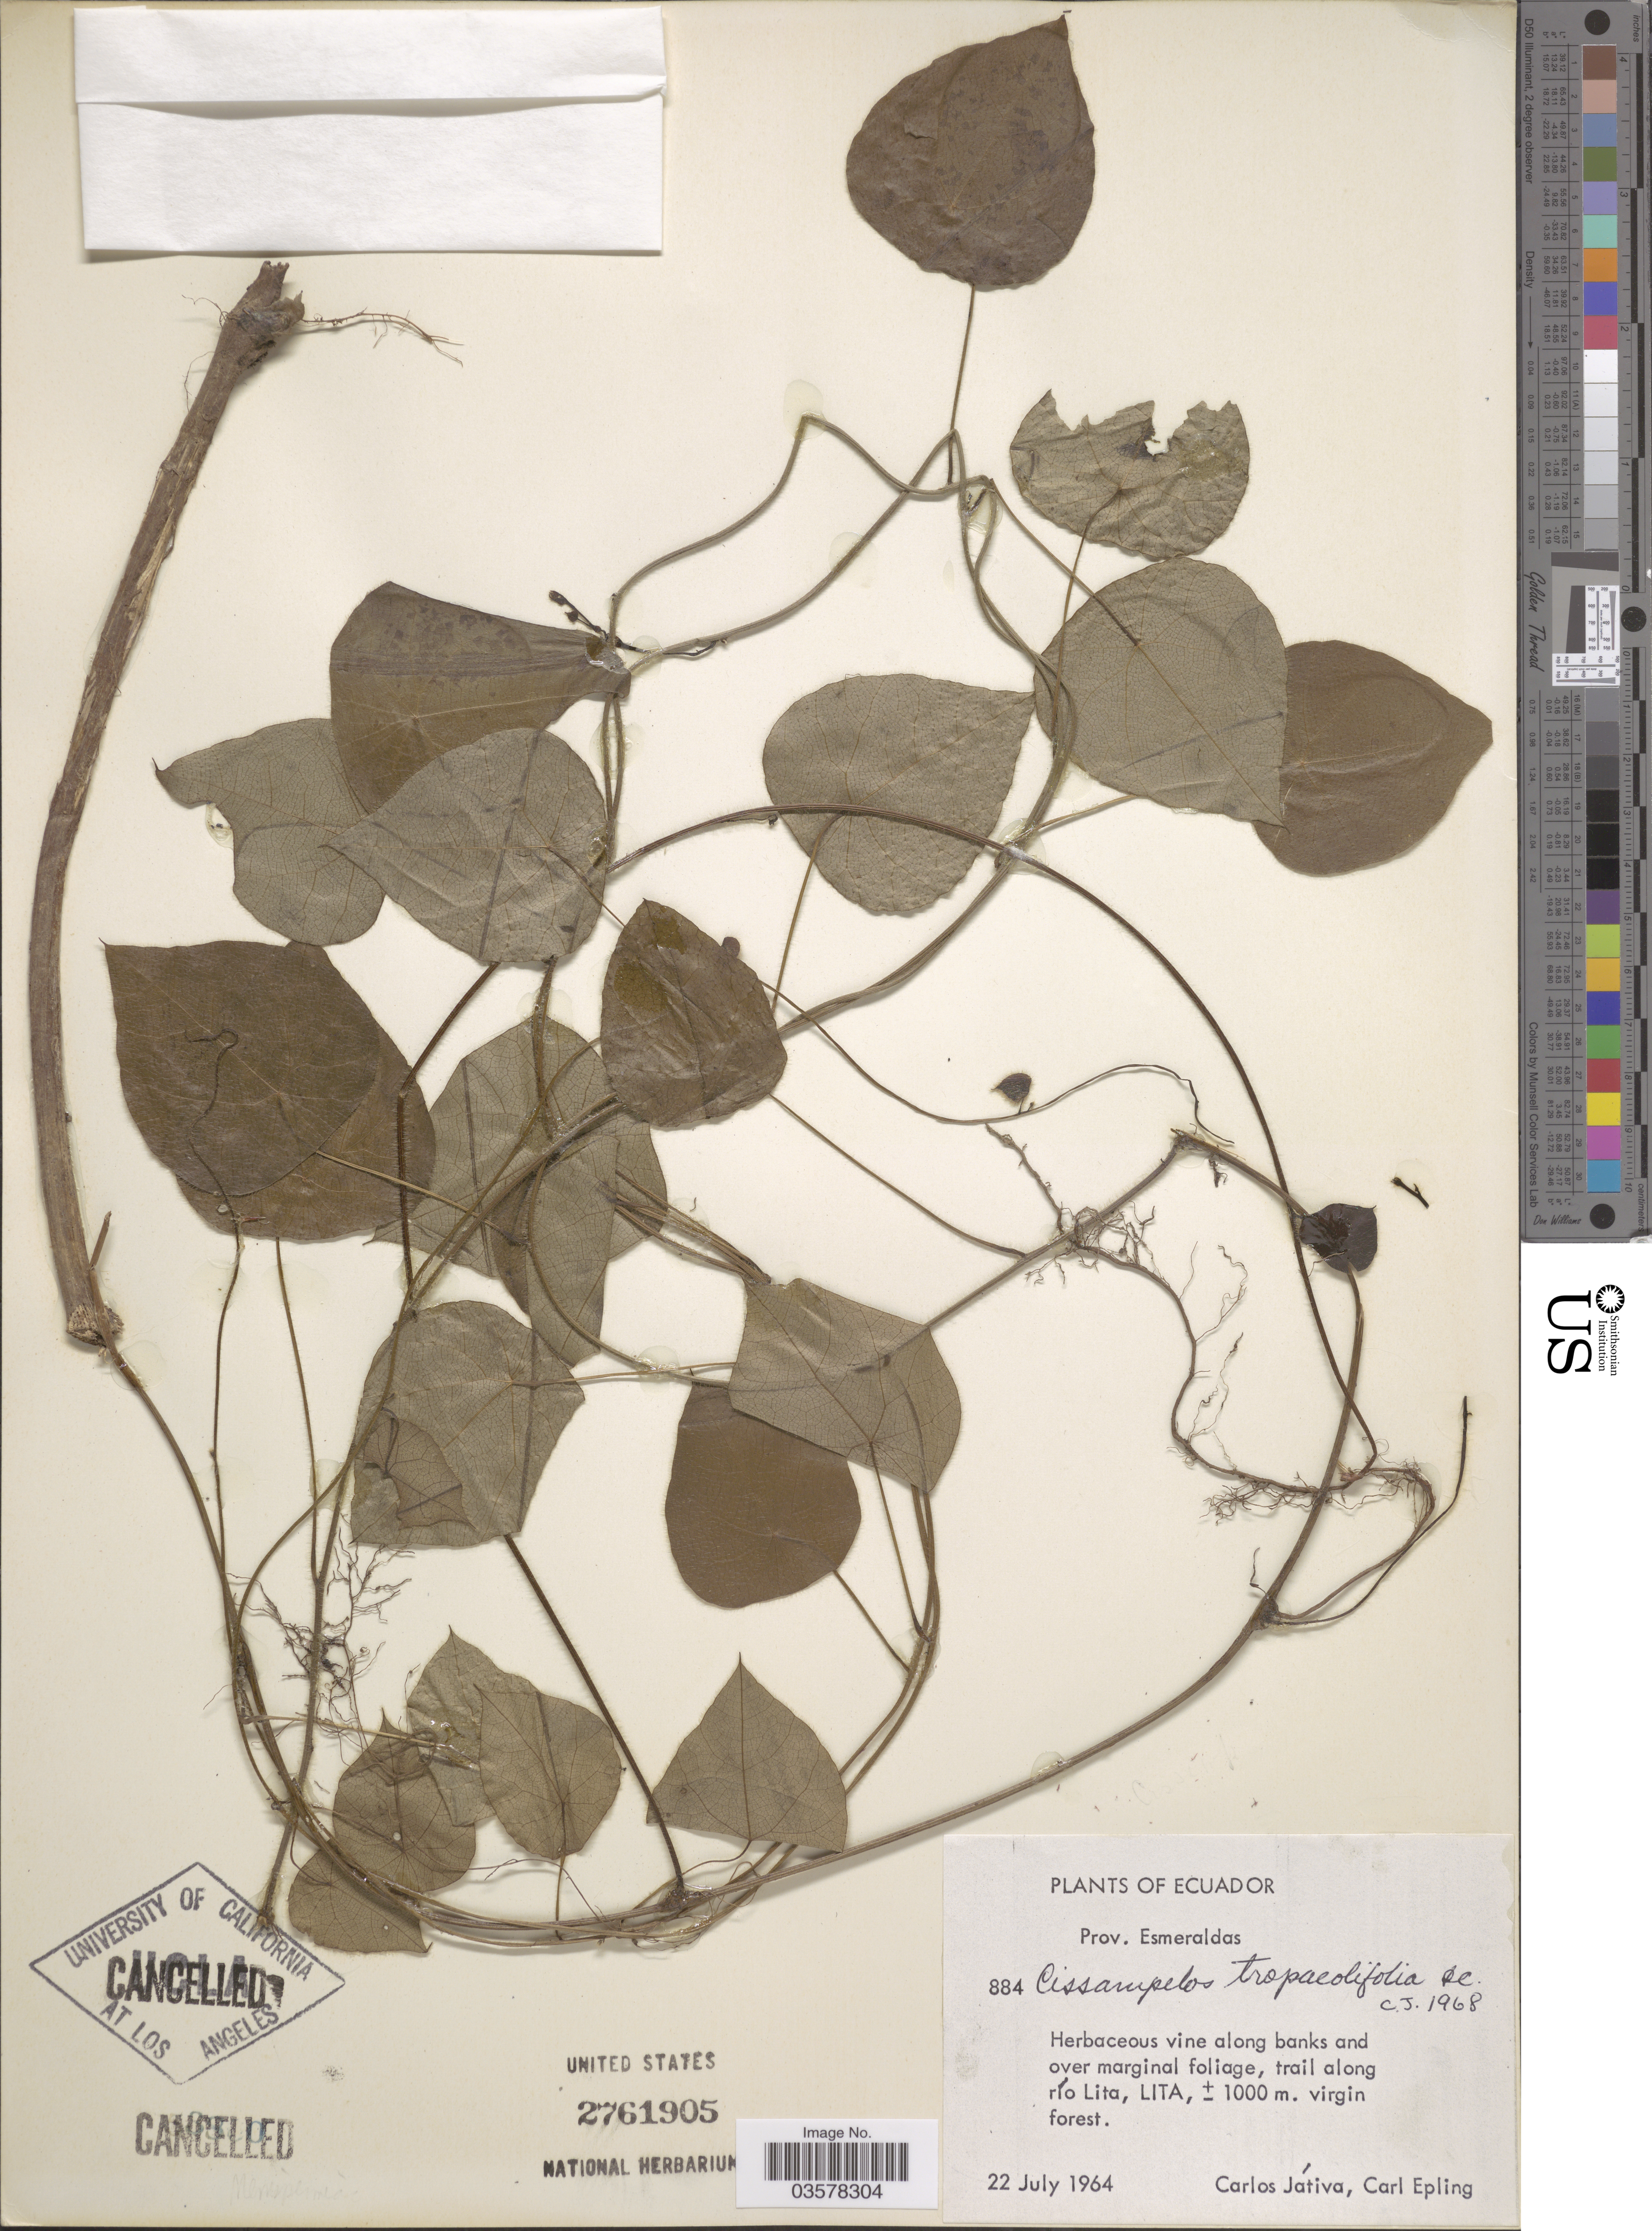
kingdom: Plantae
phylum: Tracheophyta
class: Magnoliopsida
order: Ranunculales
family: Menispermaceae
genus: Cissampelos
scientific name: Cissampelos tropaeolifolia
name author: DC.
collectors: C. D. Játiva & C. C. Epling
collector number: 884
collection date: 1964-07-22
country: Ecuador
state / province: Esmeraldas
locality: Along banks and over marginal foliage, trail along río Lita.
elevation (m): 1000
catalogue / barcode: US 2761905